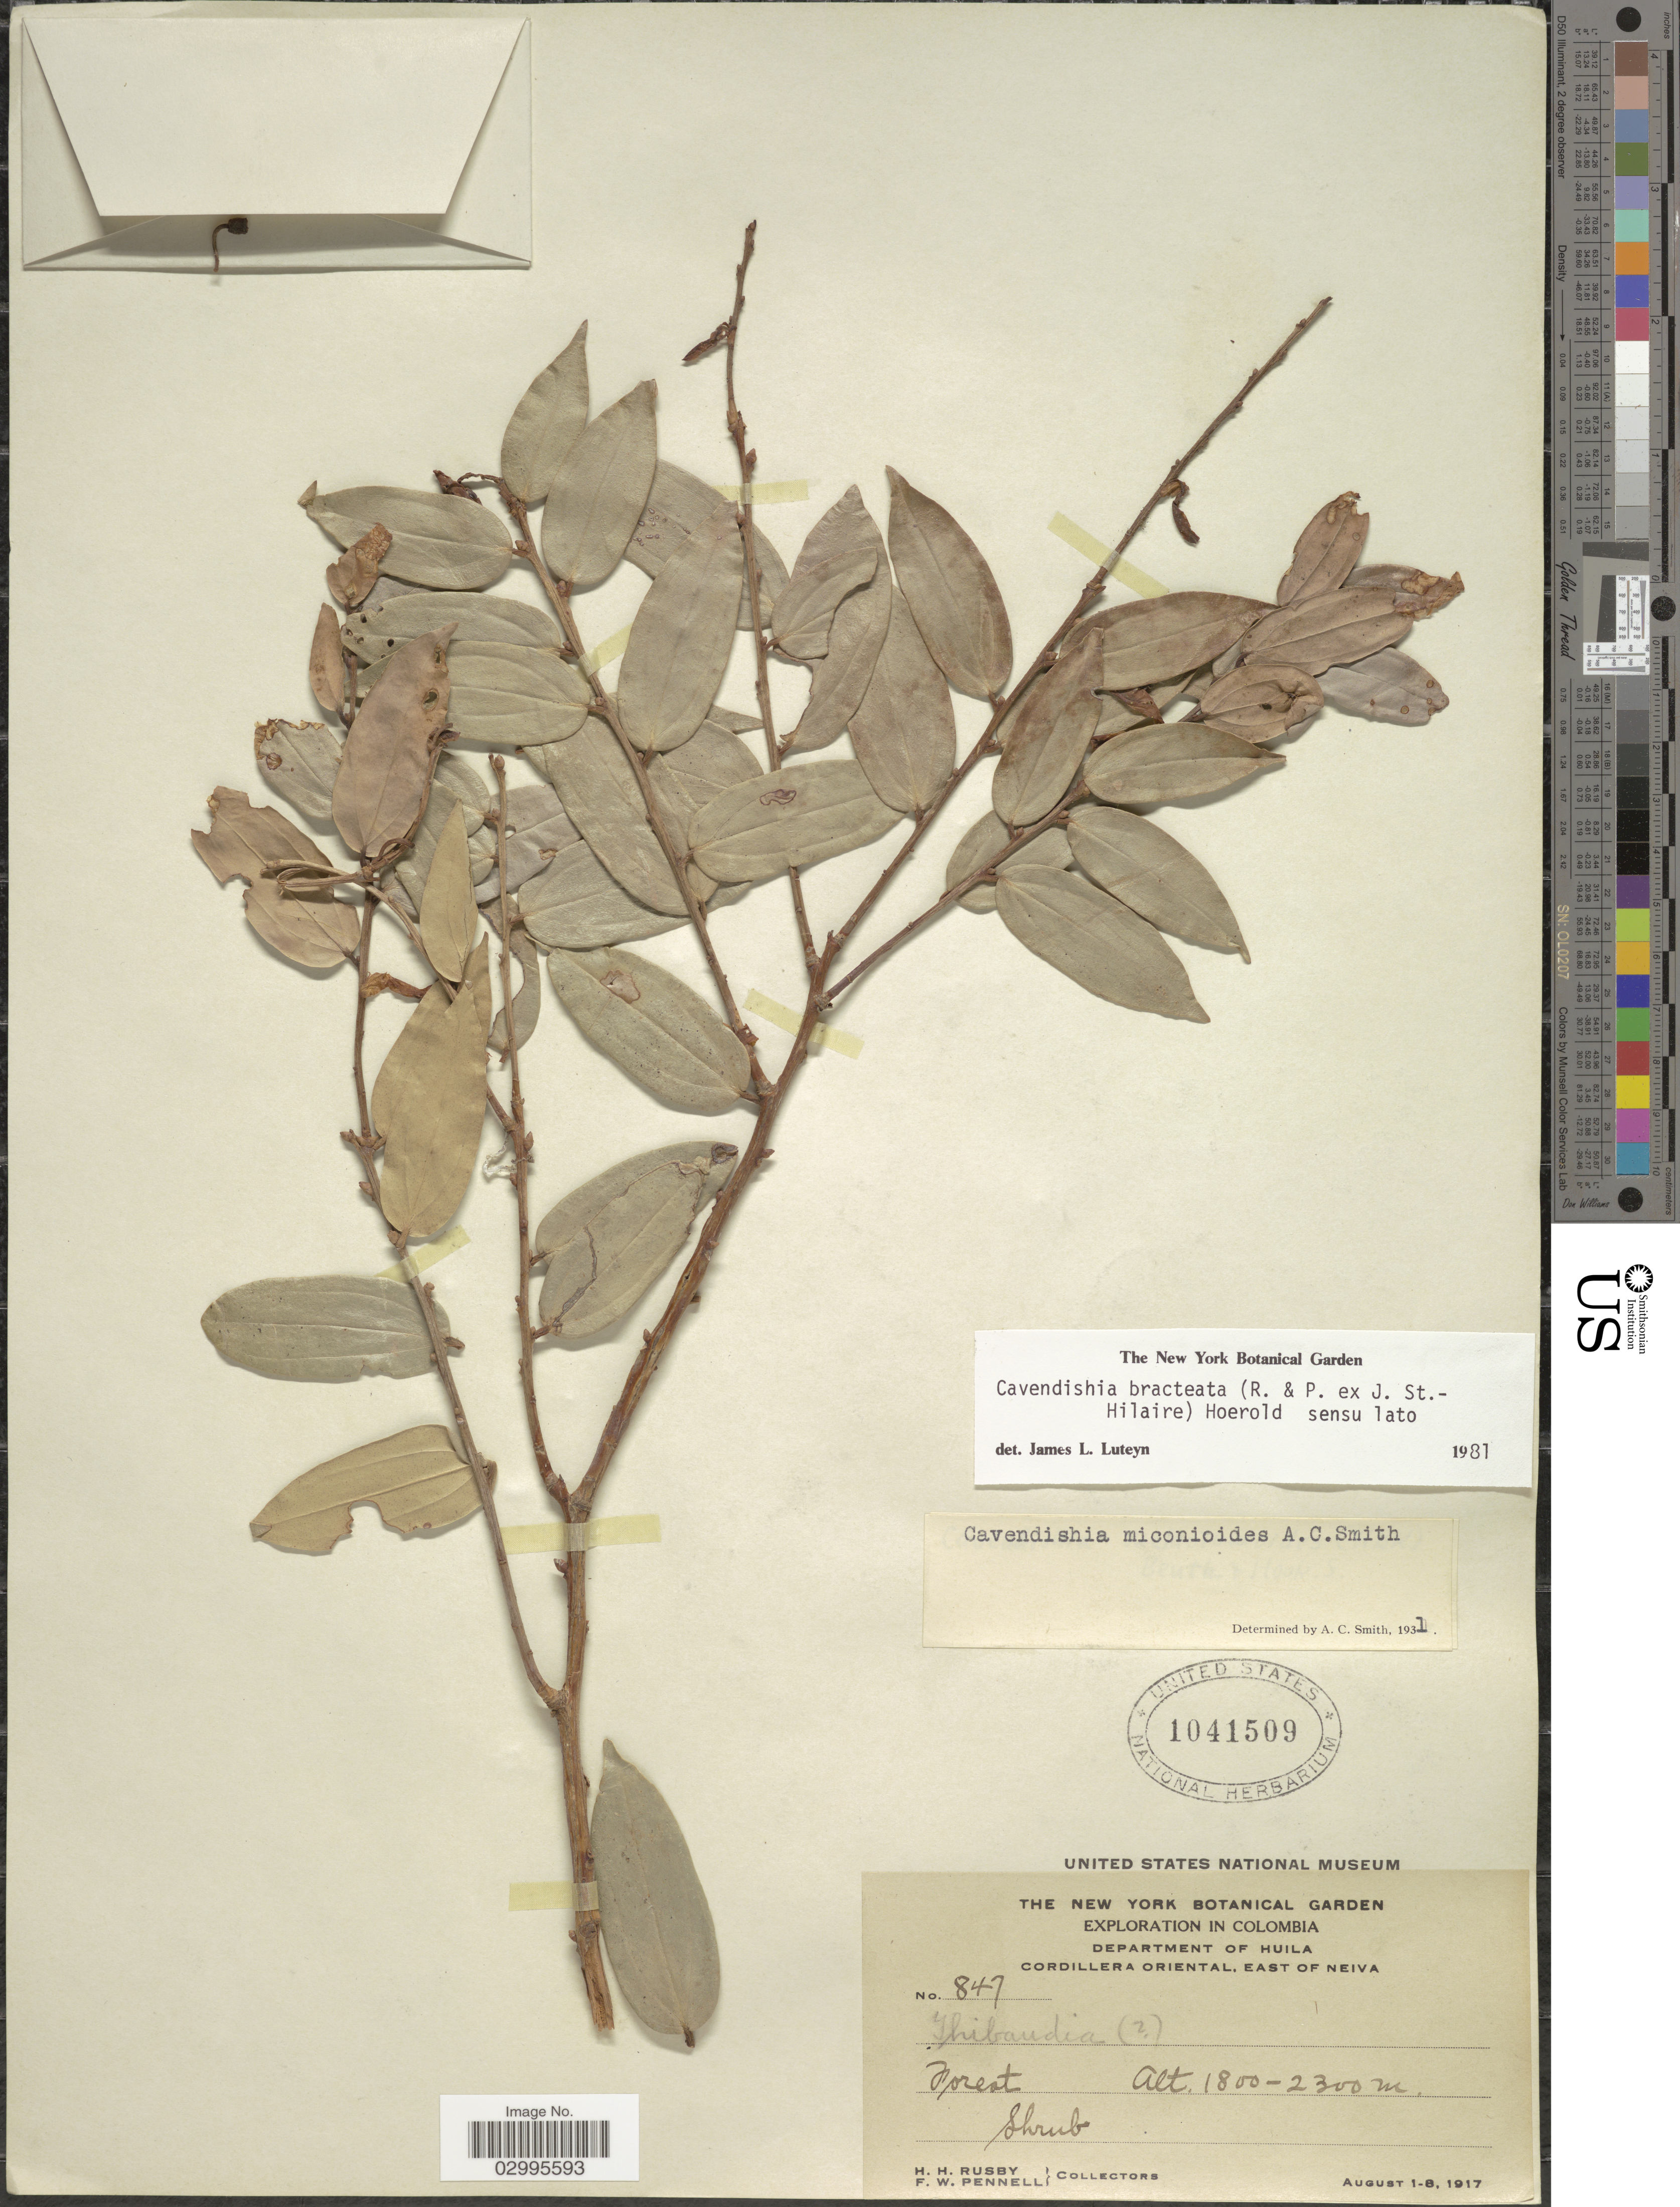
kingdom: Plantae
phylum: Tracheophyta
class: Magnoliopsida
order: Ericales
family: Ericaceae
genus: Cavendishia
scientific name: Cavendishia bracteata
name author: (Ruiz & Pav. ex J. St.-Hil.) Hoerold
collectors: H. H. Rusby & F. W. Pennell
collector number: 847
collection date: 1917-08-01/1917-08-08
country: Colombia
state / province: Huila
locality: Department of Huila. Cordillera Oriental, East of Neiva.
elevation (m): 1800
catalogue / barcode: US 1041509